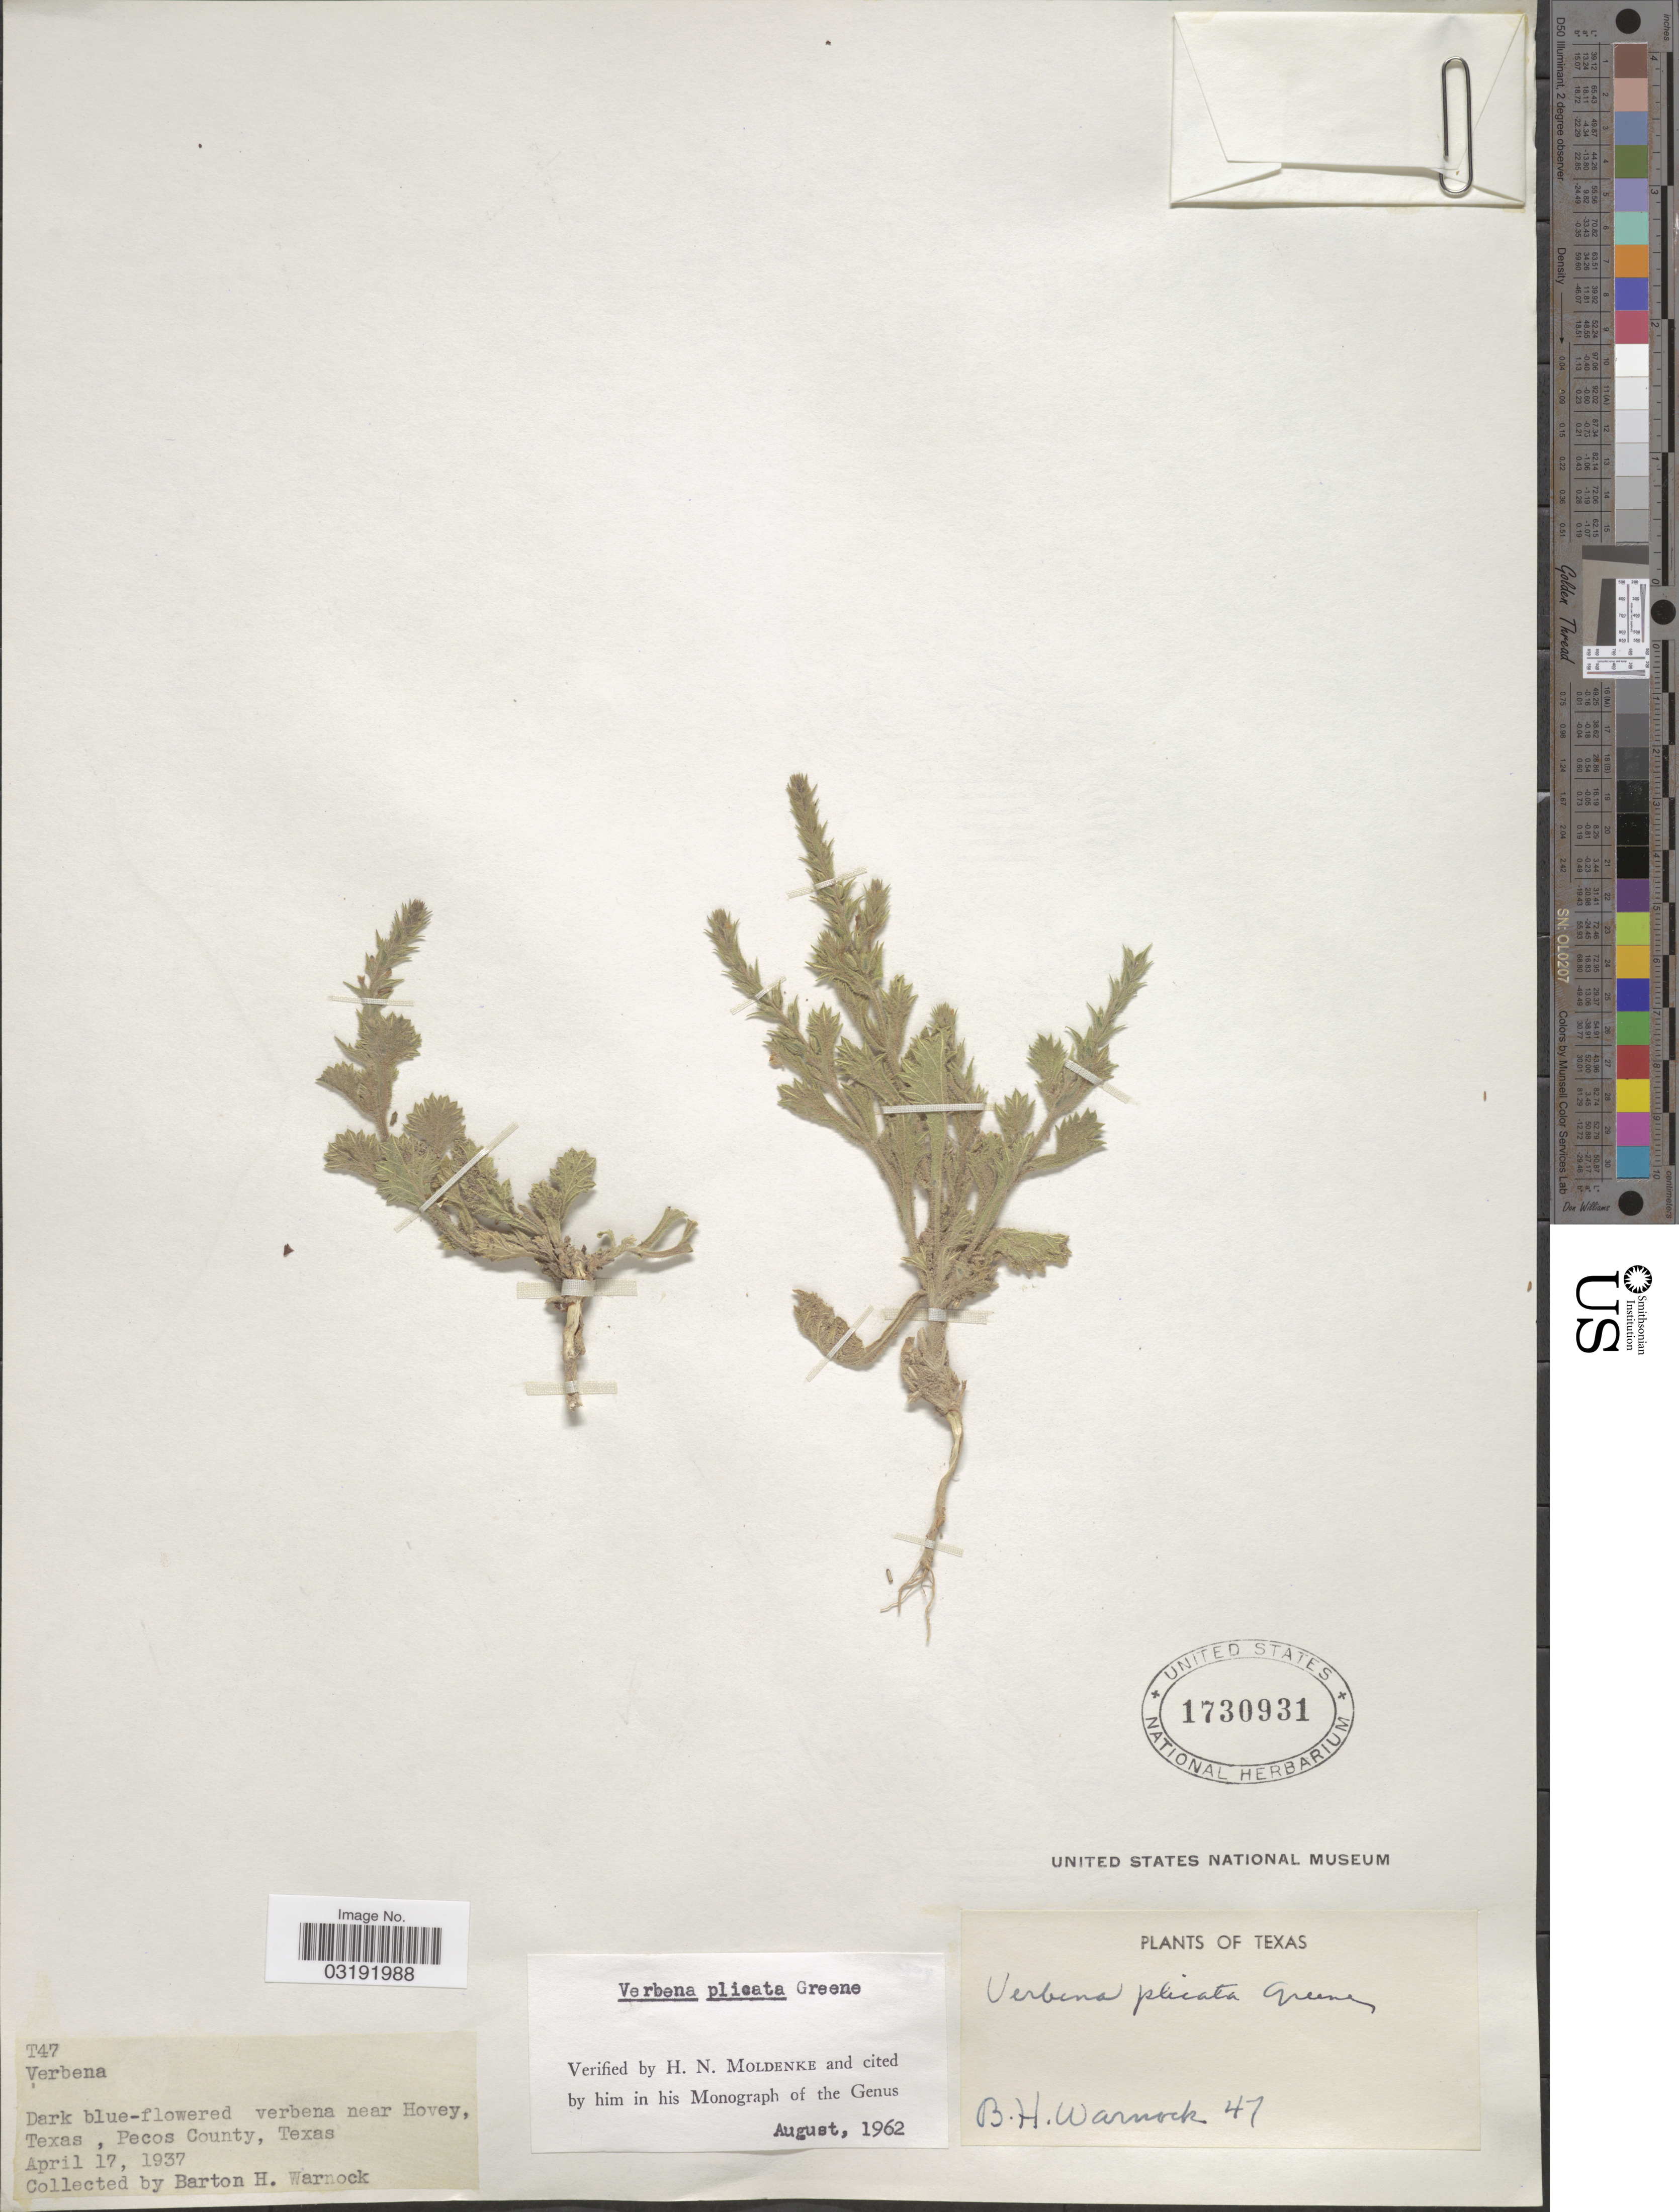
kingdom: Plantae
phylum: Tracheophyta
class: Magnoliopsida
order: Lamiales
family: Verbenaceae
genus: Verbena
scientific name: Verbena plicata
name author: Greene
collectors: B. H. Warnock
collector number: T47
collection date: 1937-04-17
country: United States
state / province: Texas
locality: Dark blue-flowered verbena near Hovey, Pecos County.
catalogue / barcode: US 1730931